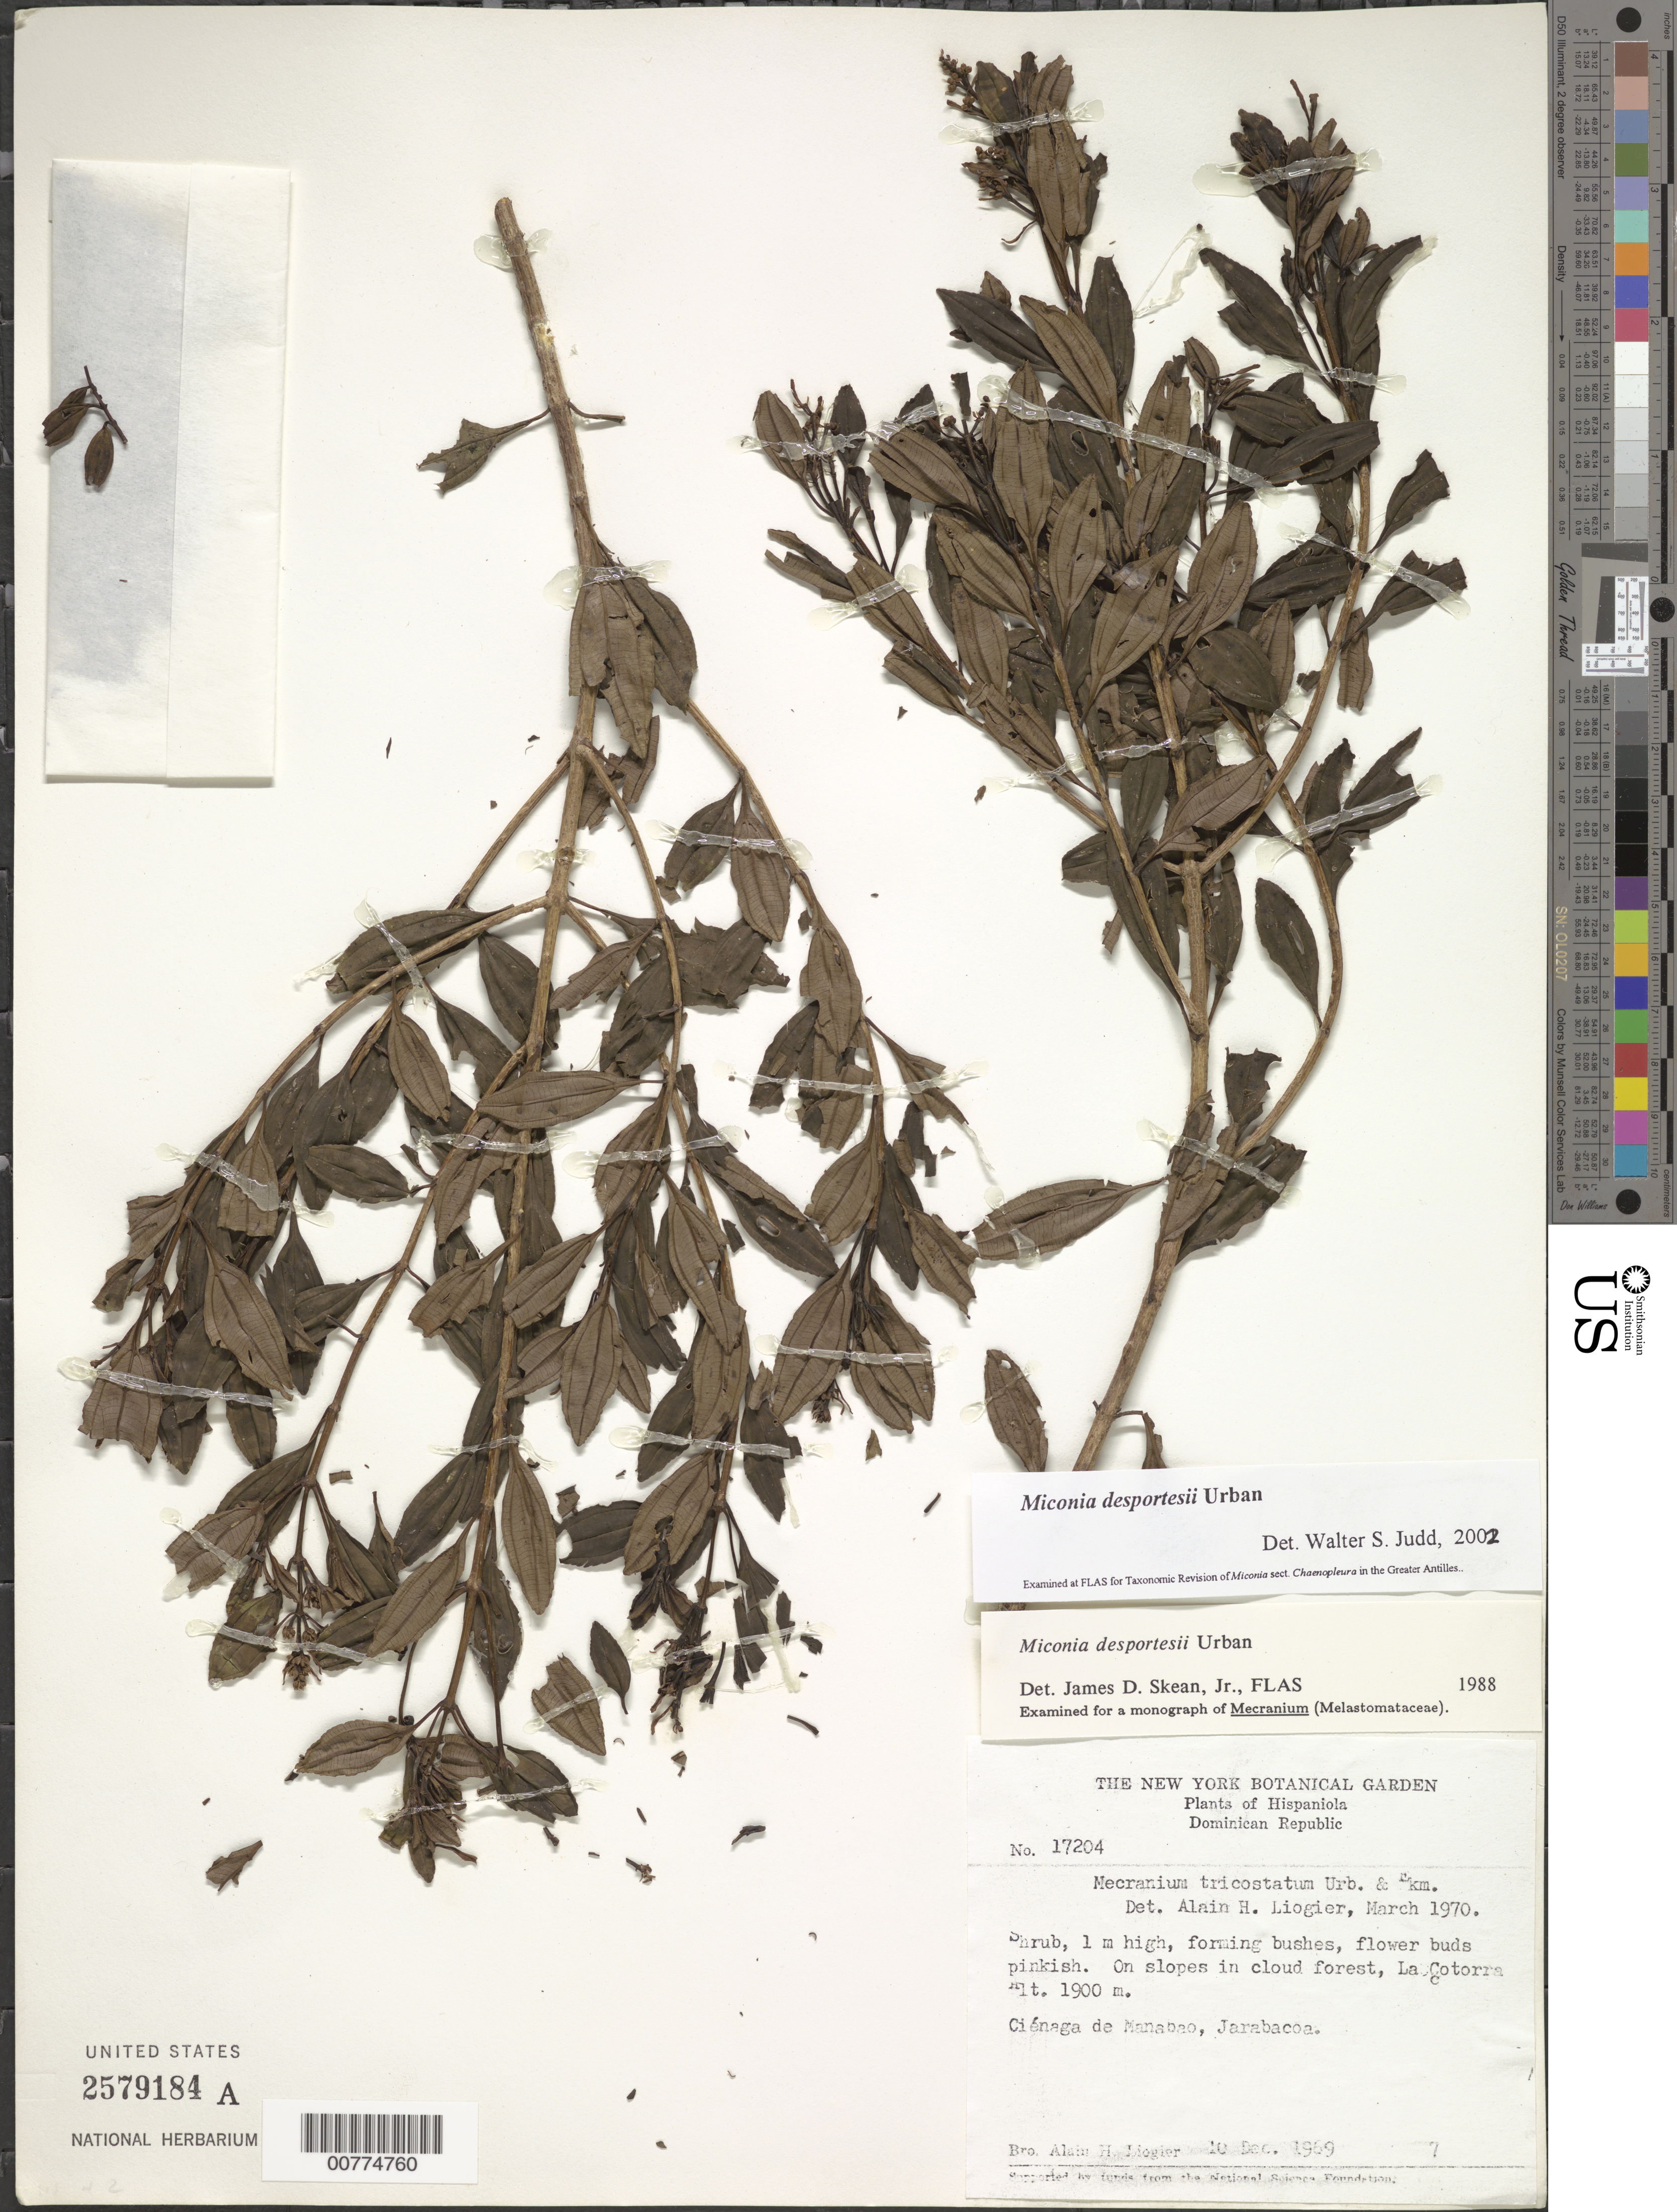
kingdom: Plantae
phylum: Tracheophyta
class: Magnoliopsida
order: Myrtales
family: Melastomataceae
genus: Miconia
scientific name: Miconia desportesii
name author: Urb.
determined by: Judd, Walter S.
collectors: A. H. Liogier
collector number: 17204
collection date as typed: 10 Dec 1969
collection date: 1969-12-10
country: Dominican Republic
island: Hispaniola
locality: Jarabacoa, Ciénaga de Manabao, La Cotorra.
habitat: On slopes in cloud forest.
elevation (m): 1900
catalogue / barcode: US 2579184A